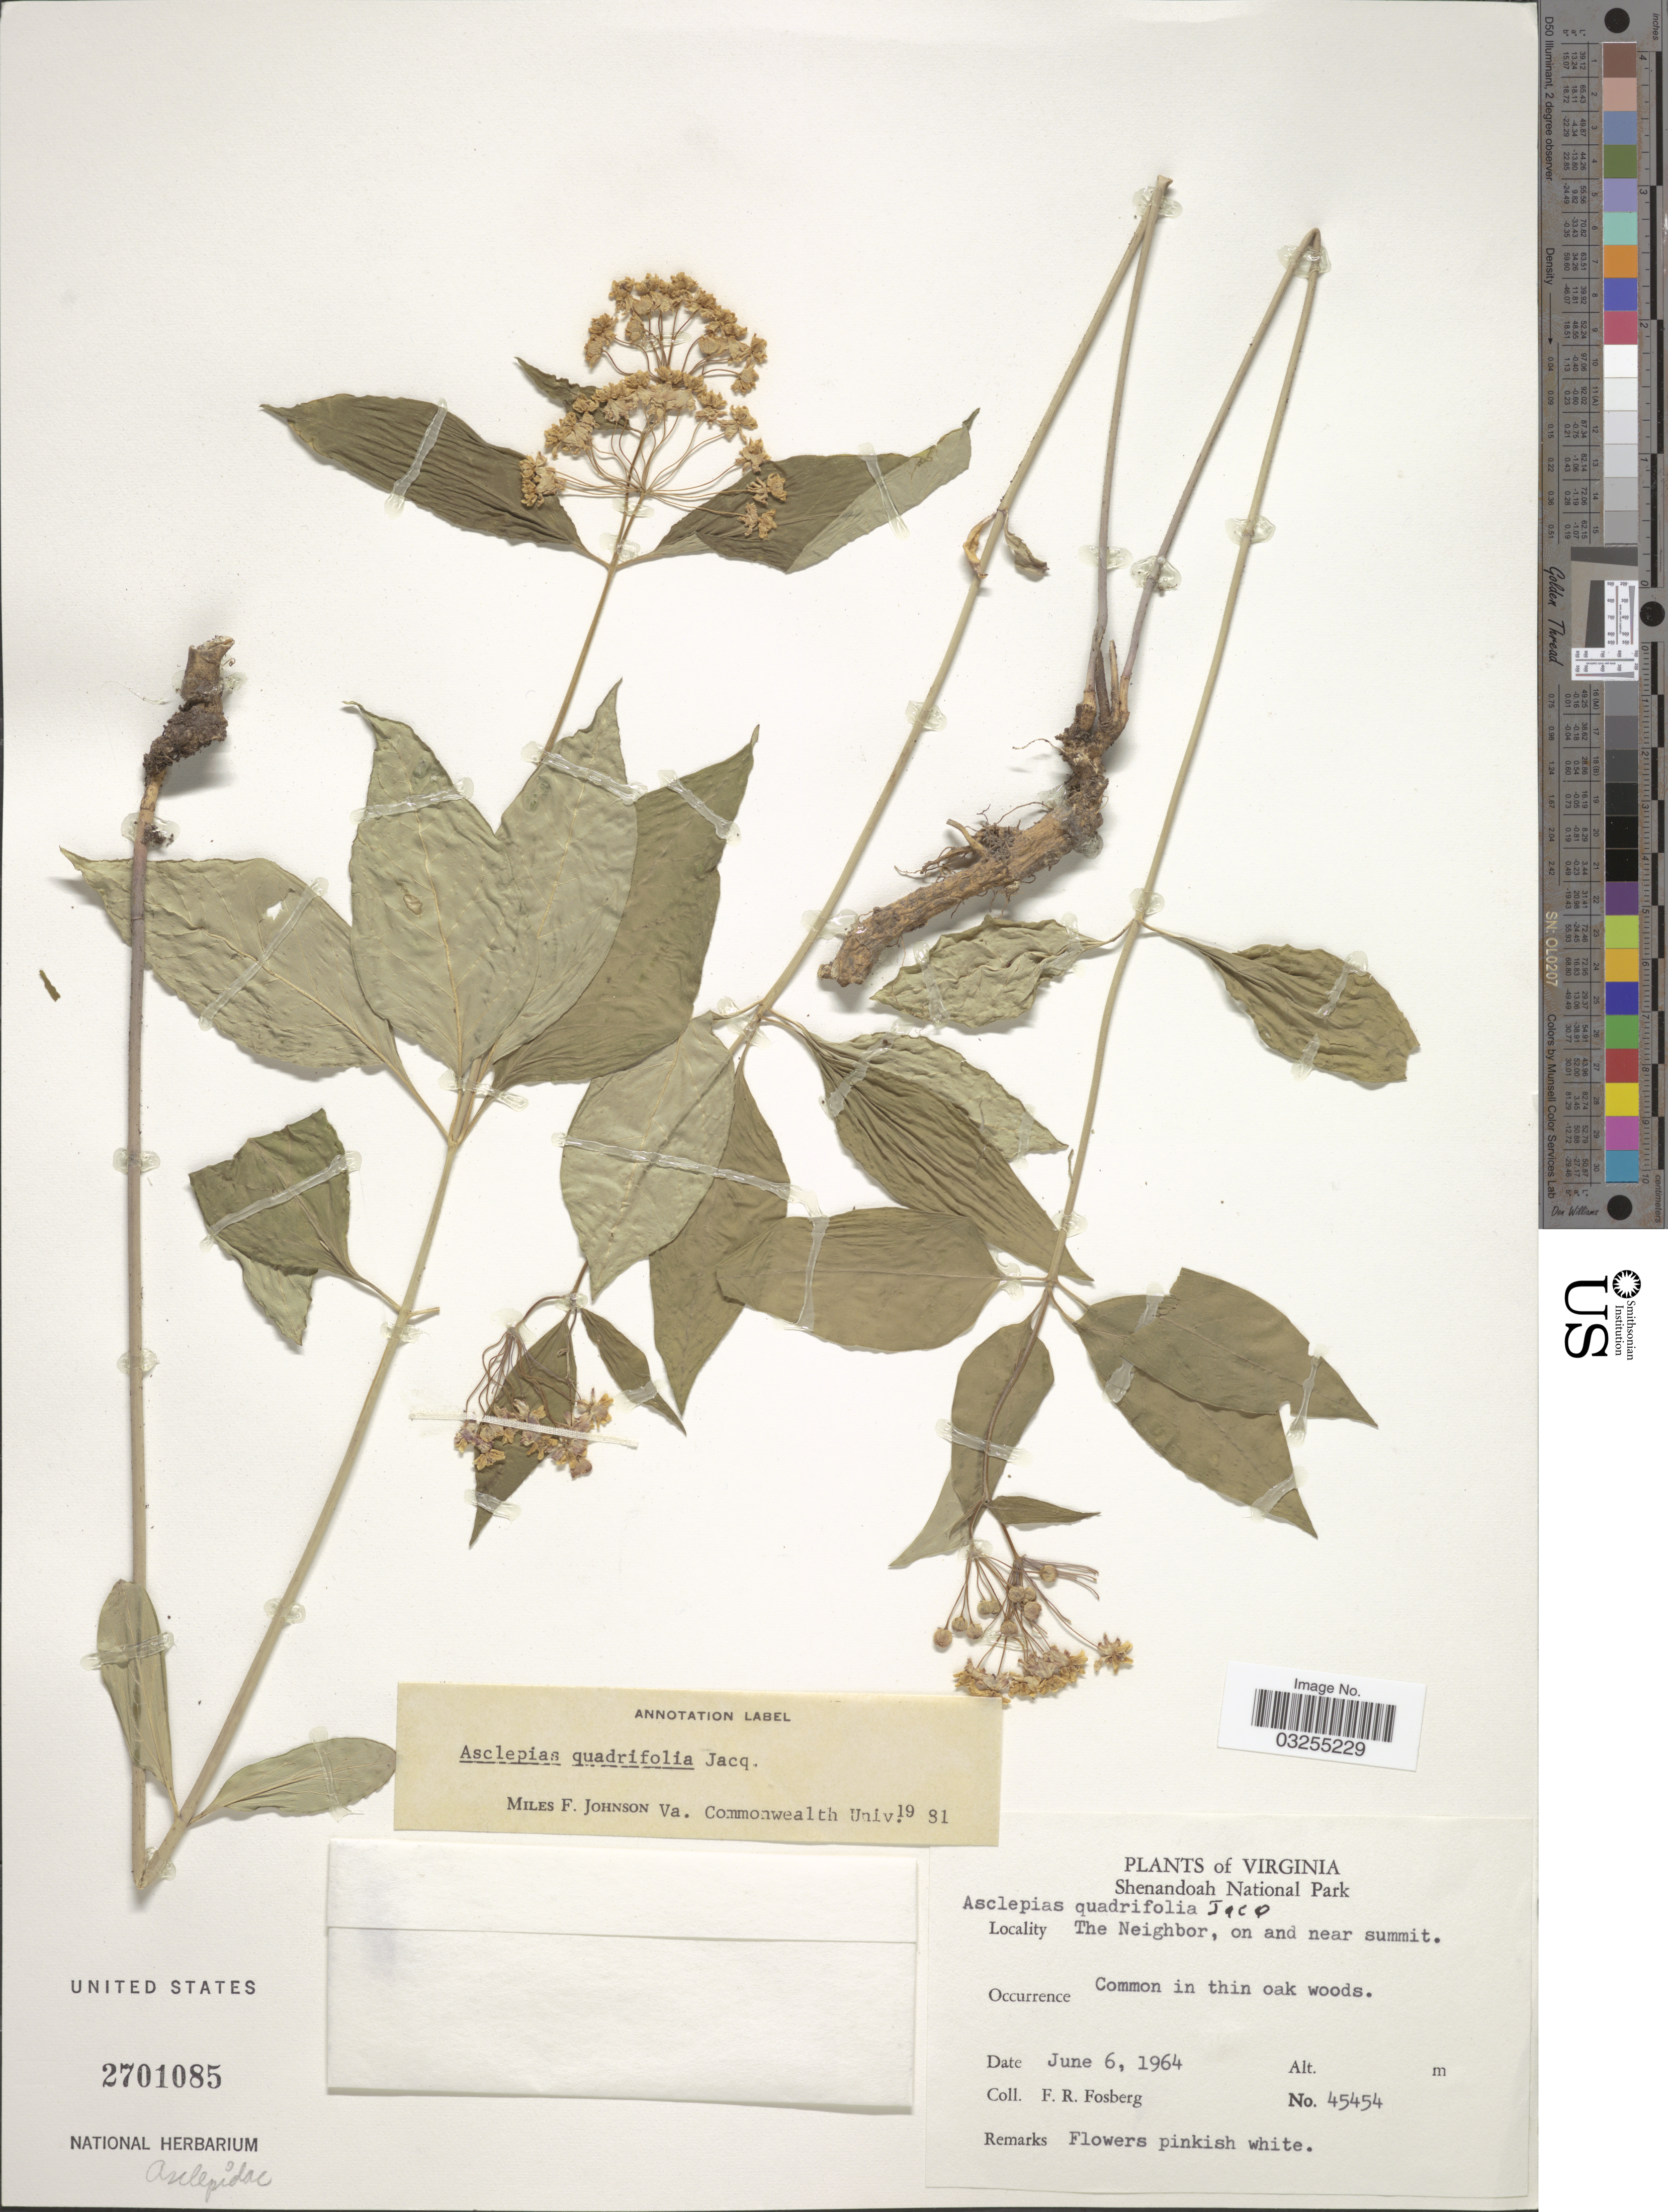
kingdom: Plantae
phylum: Tracheophyta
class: Magnoliopsida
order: Gentianales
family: Apocynaceae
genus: Asclepias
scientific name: Asclepias quadrifolia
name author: Jacq.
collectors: F. R. Fosberg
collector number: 45454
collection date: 1964-06-06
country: United States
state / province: Virginia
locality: Shenandoah National Park. The Neighbor, on and near summit.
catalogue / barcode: US 2701085